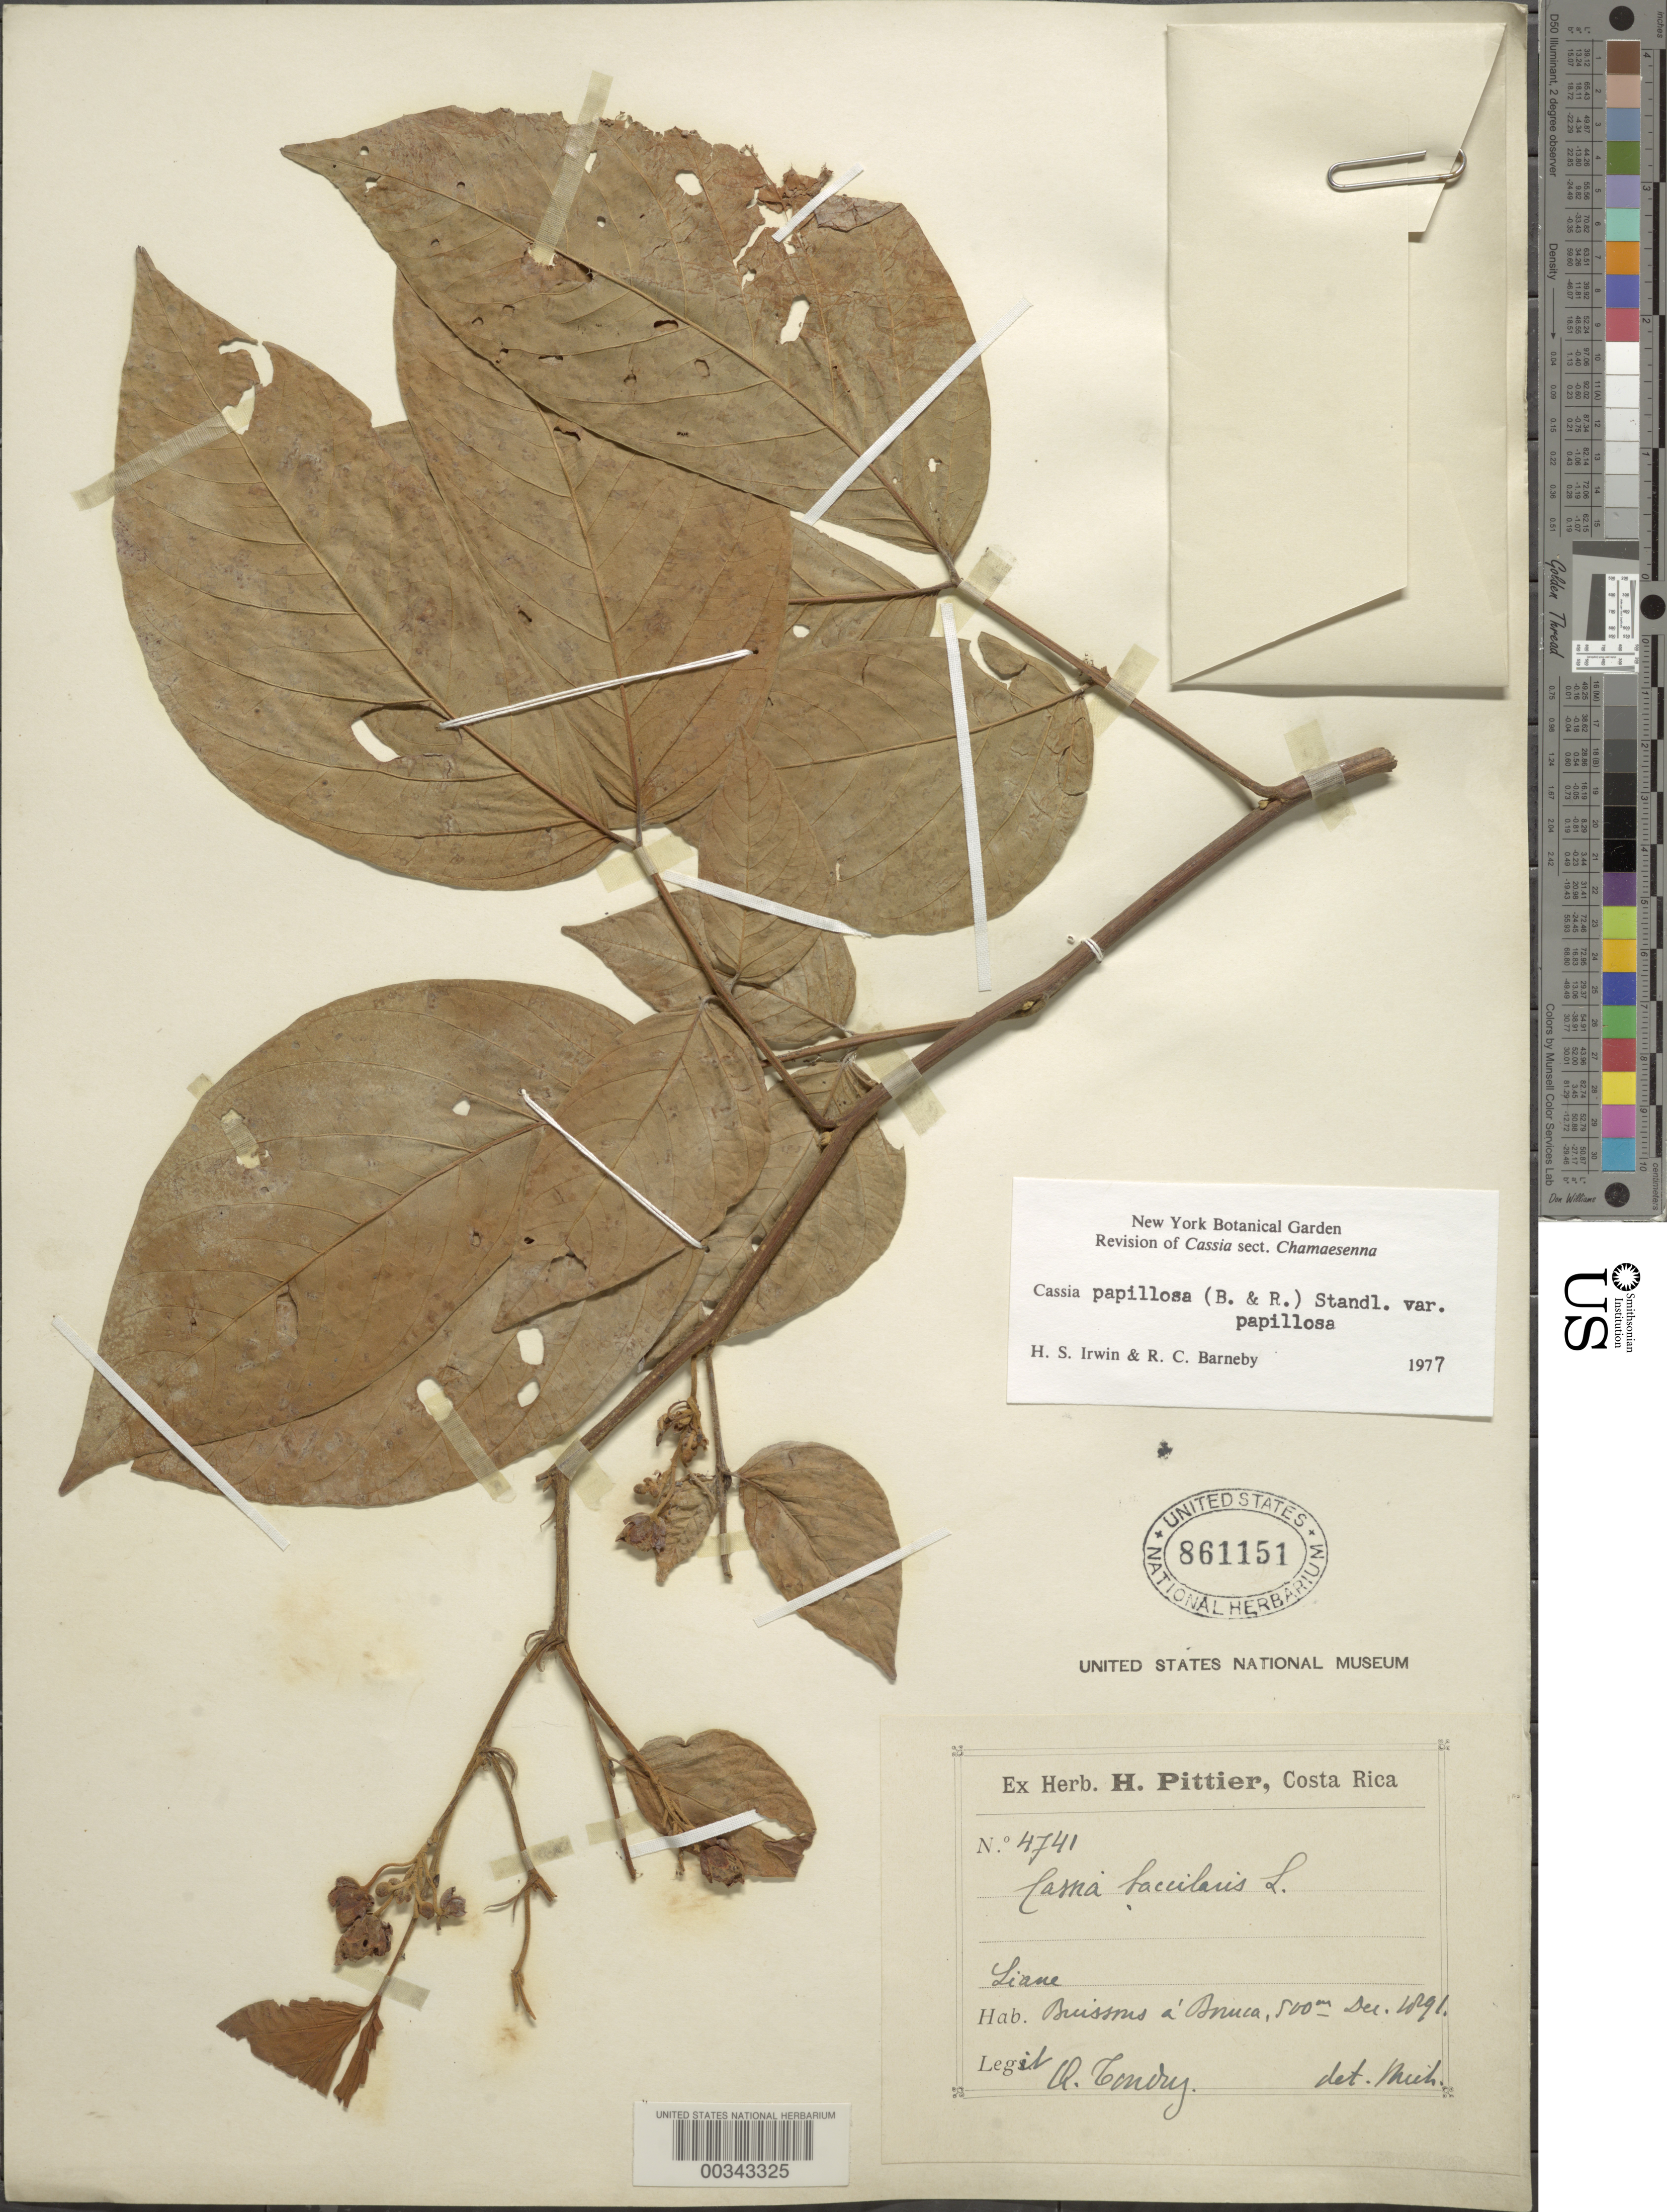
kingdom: Plantae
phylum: Tracheophyta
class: Magnoliopsida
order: Fabales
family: Fabaceae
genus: Senna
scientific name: Senna papillosa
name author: (Britton & Rose) H.S. Irwin & Barneby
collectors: A. Tonduz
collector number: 4741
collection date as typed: Dec 1891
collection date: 1891-12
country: Costa Rica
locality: Brussons to Bnuca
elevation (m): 500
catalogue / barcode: US 861151